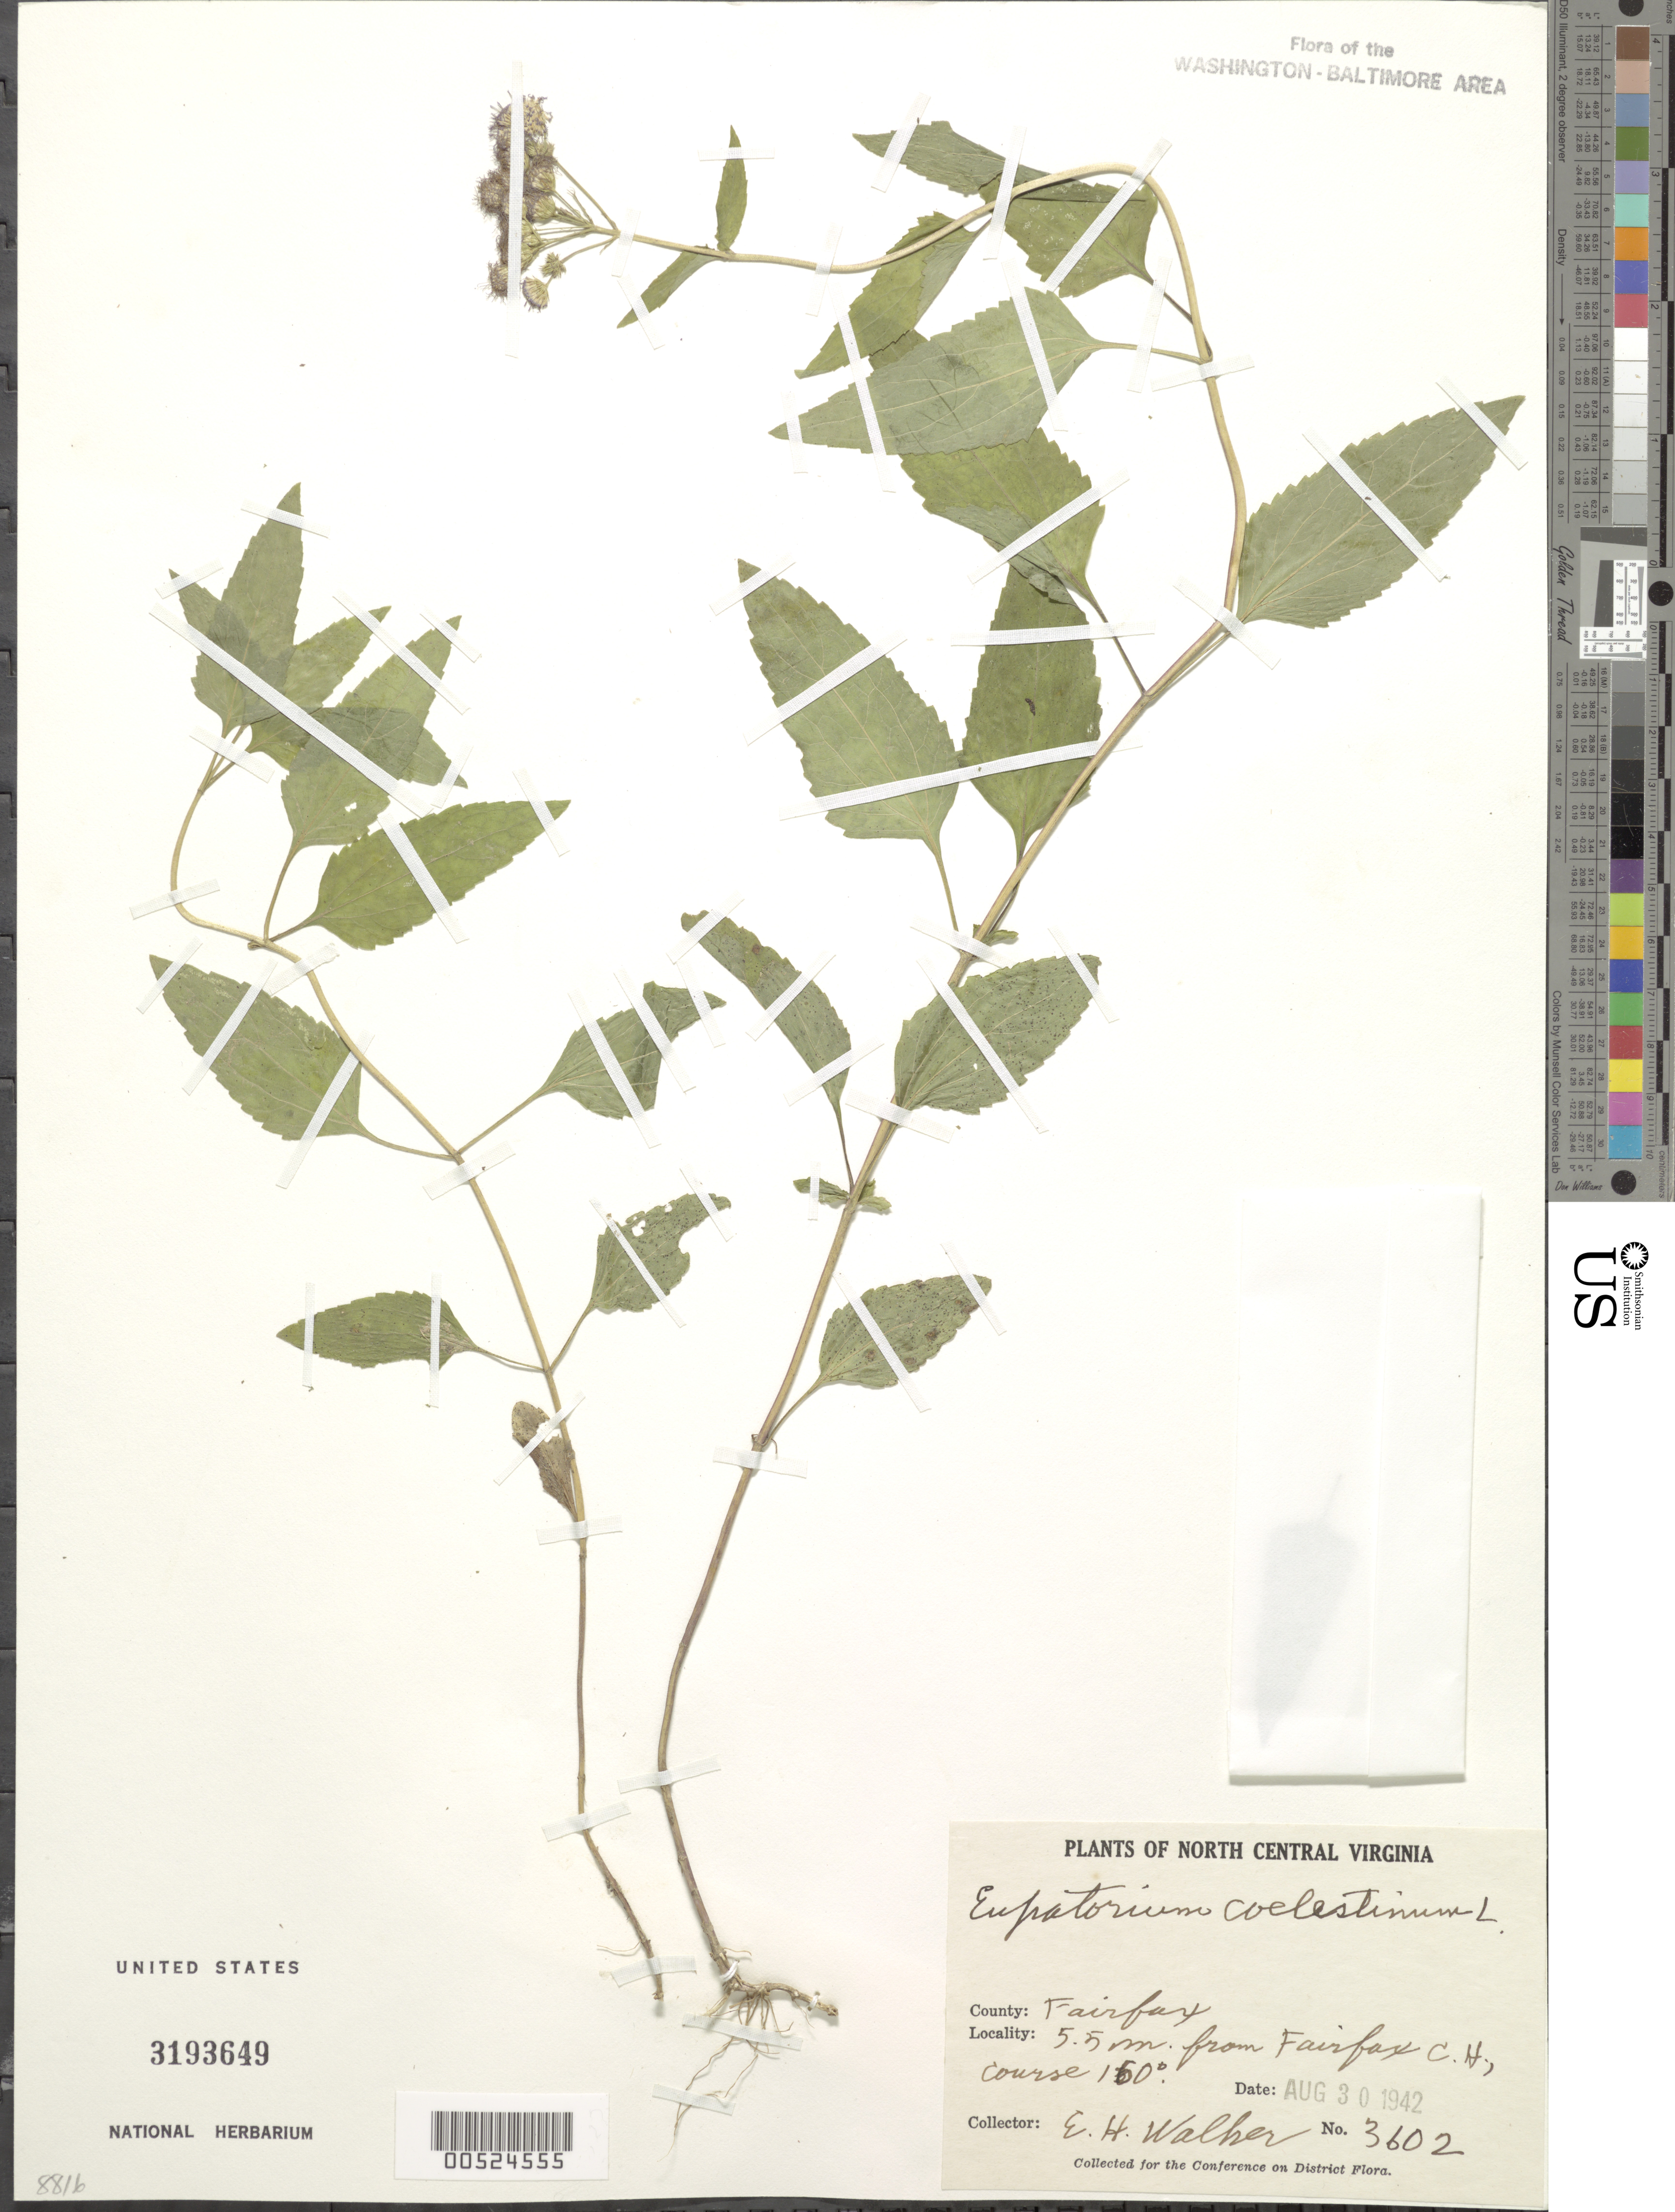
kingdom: Plantae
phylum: Tracheophyta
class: Magnoliopsida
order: Asterales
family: Asteraceae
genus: Conoclinium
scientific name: Conoclinium coelestinum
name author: (L.) DC.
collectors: E. H. Walker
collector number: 3602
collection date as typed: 30 Aug 1942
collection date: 1942-08-30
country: United States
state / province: Virginia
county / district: Fairfax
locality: Fairfax Courthouse, 5.5 mi. from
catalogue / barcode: US 3193649